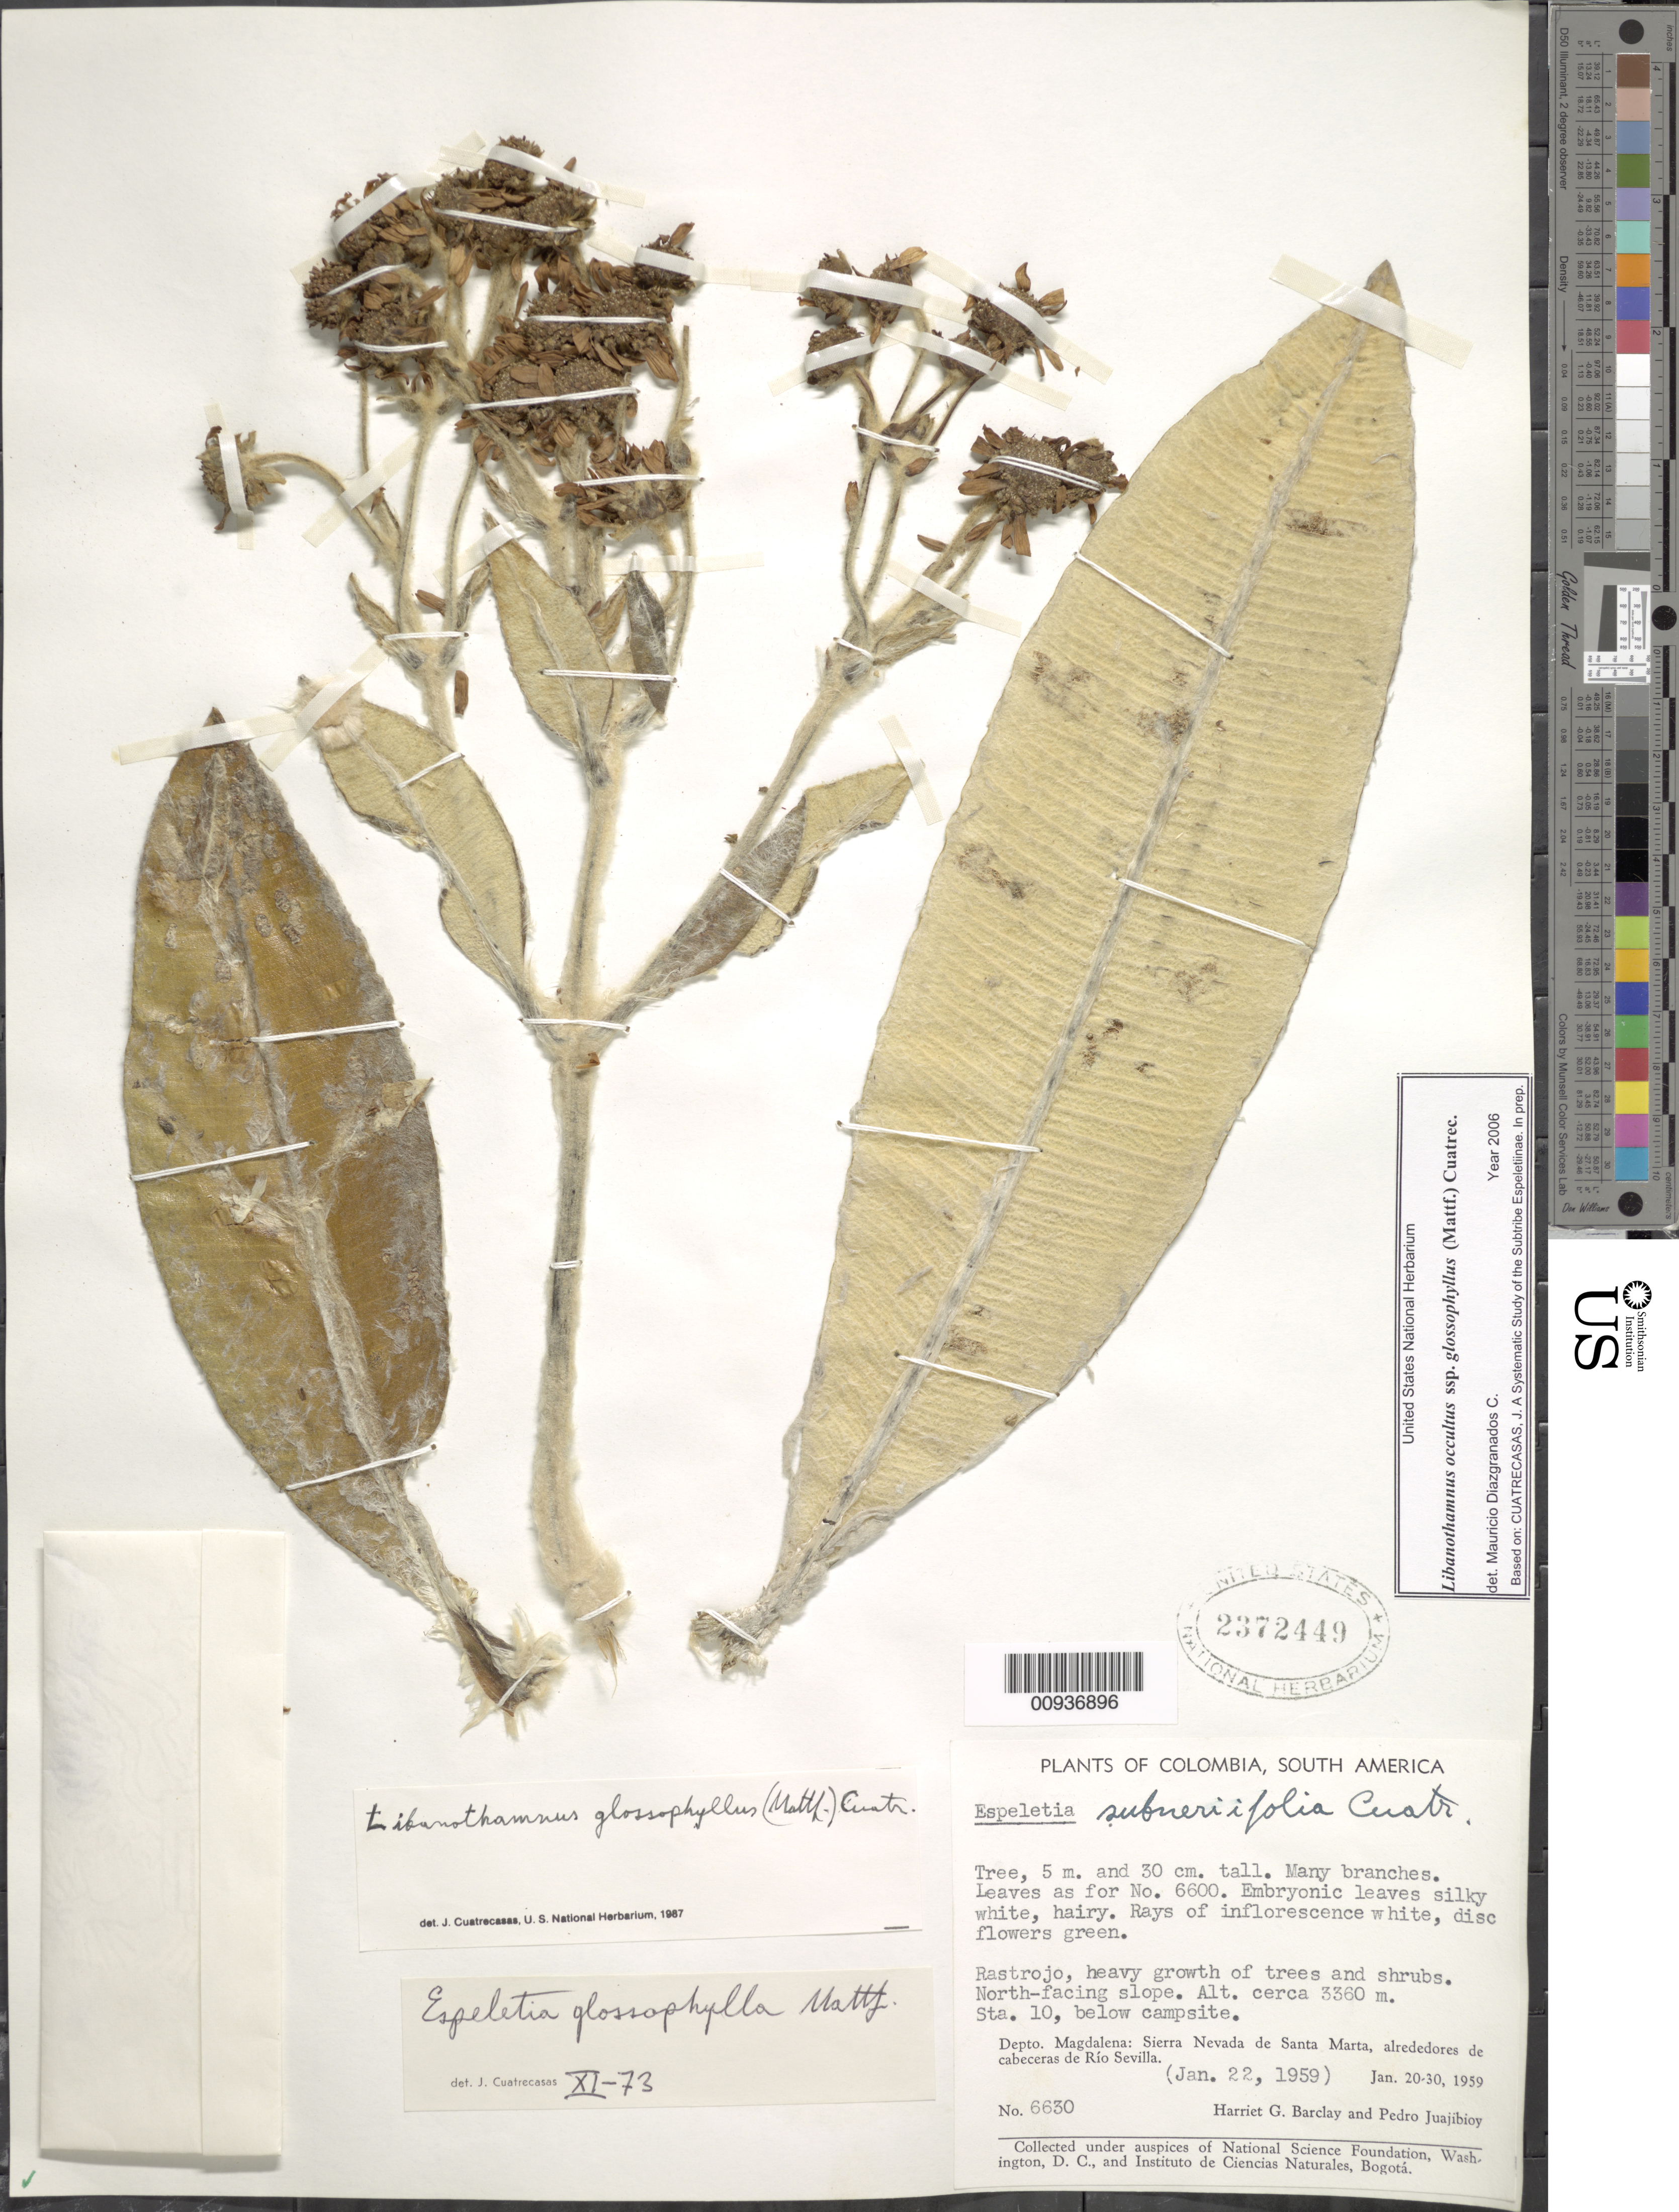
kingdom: Plantae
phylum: Tracheophyta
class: Magnoliopsida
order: Asterales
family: Asteraceae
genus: Libanothamnus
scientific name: Libanothamnus occultus subsp. glossophyllus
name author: (Mattf.) Cuatrec.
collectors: H. G. Barclay & P. Juajibioy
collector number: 6630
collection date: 1959-01-22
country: Colombia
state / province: Magdalena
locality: South America, Sta. 10, below campsite, Sierra Nevada de Santa Marta, alrededores de cabeceras de Rio Sevilla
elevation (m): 3360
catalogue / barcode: US 2372449